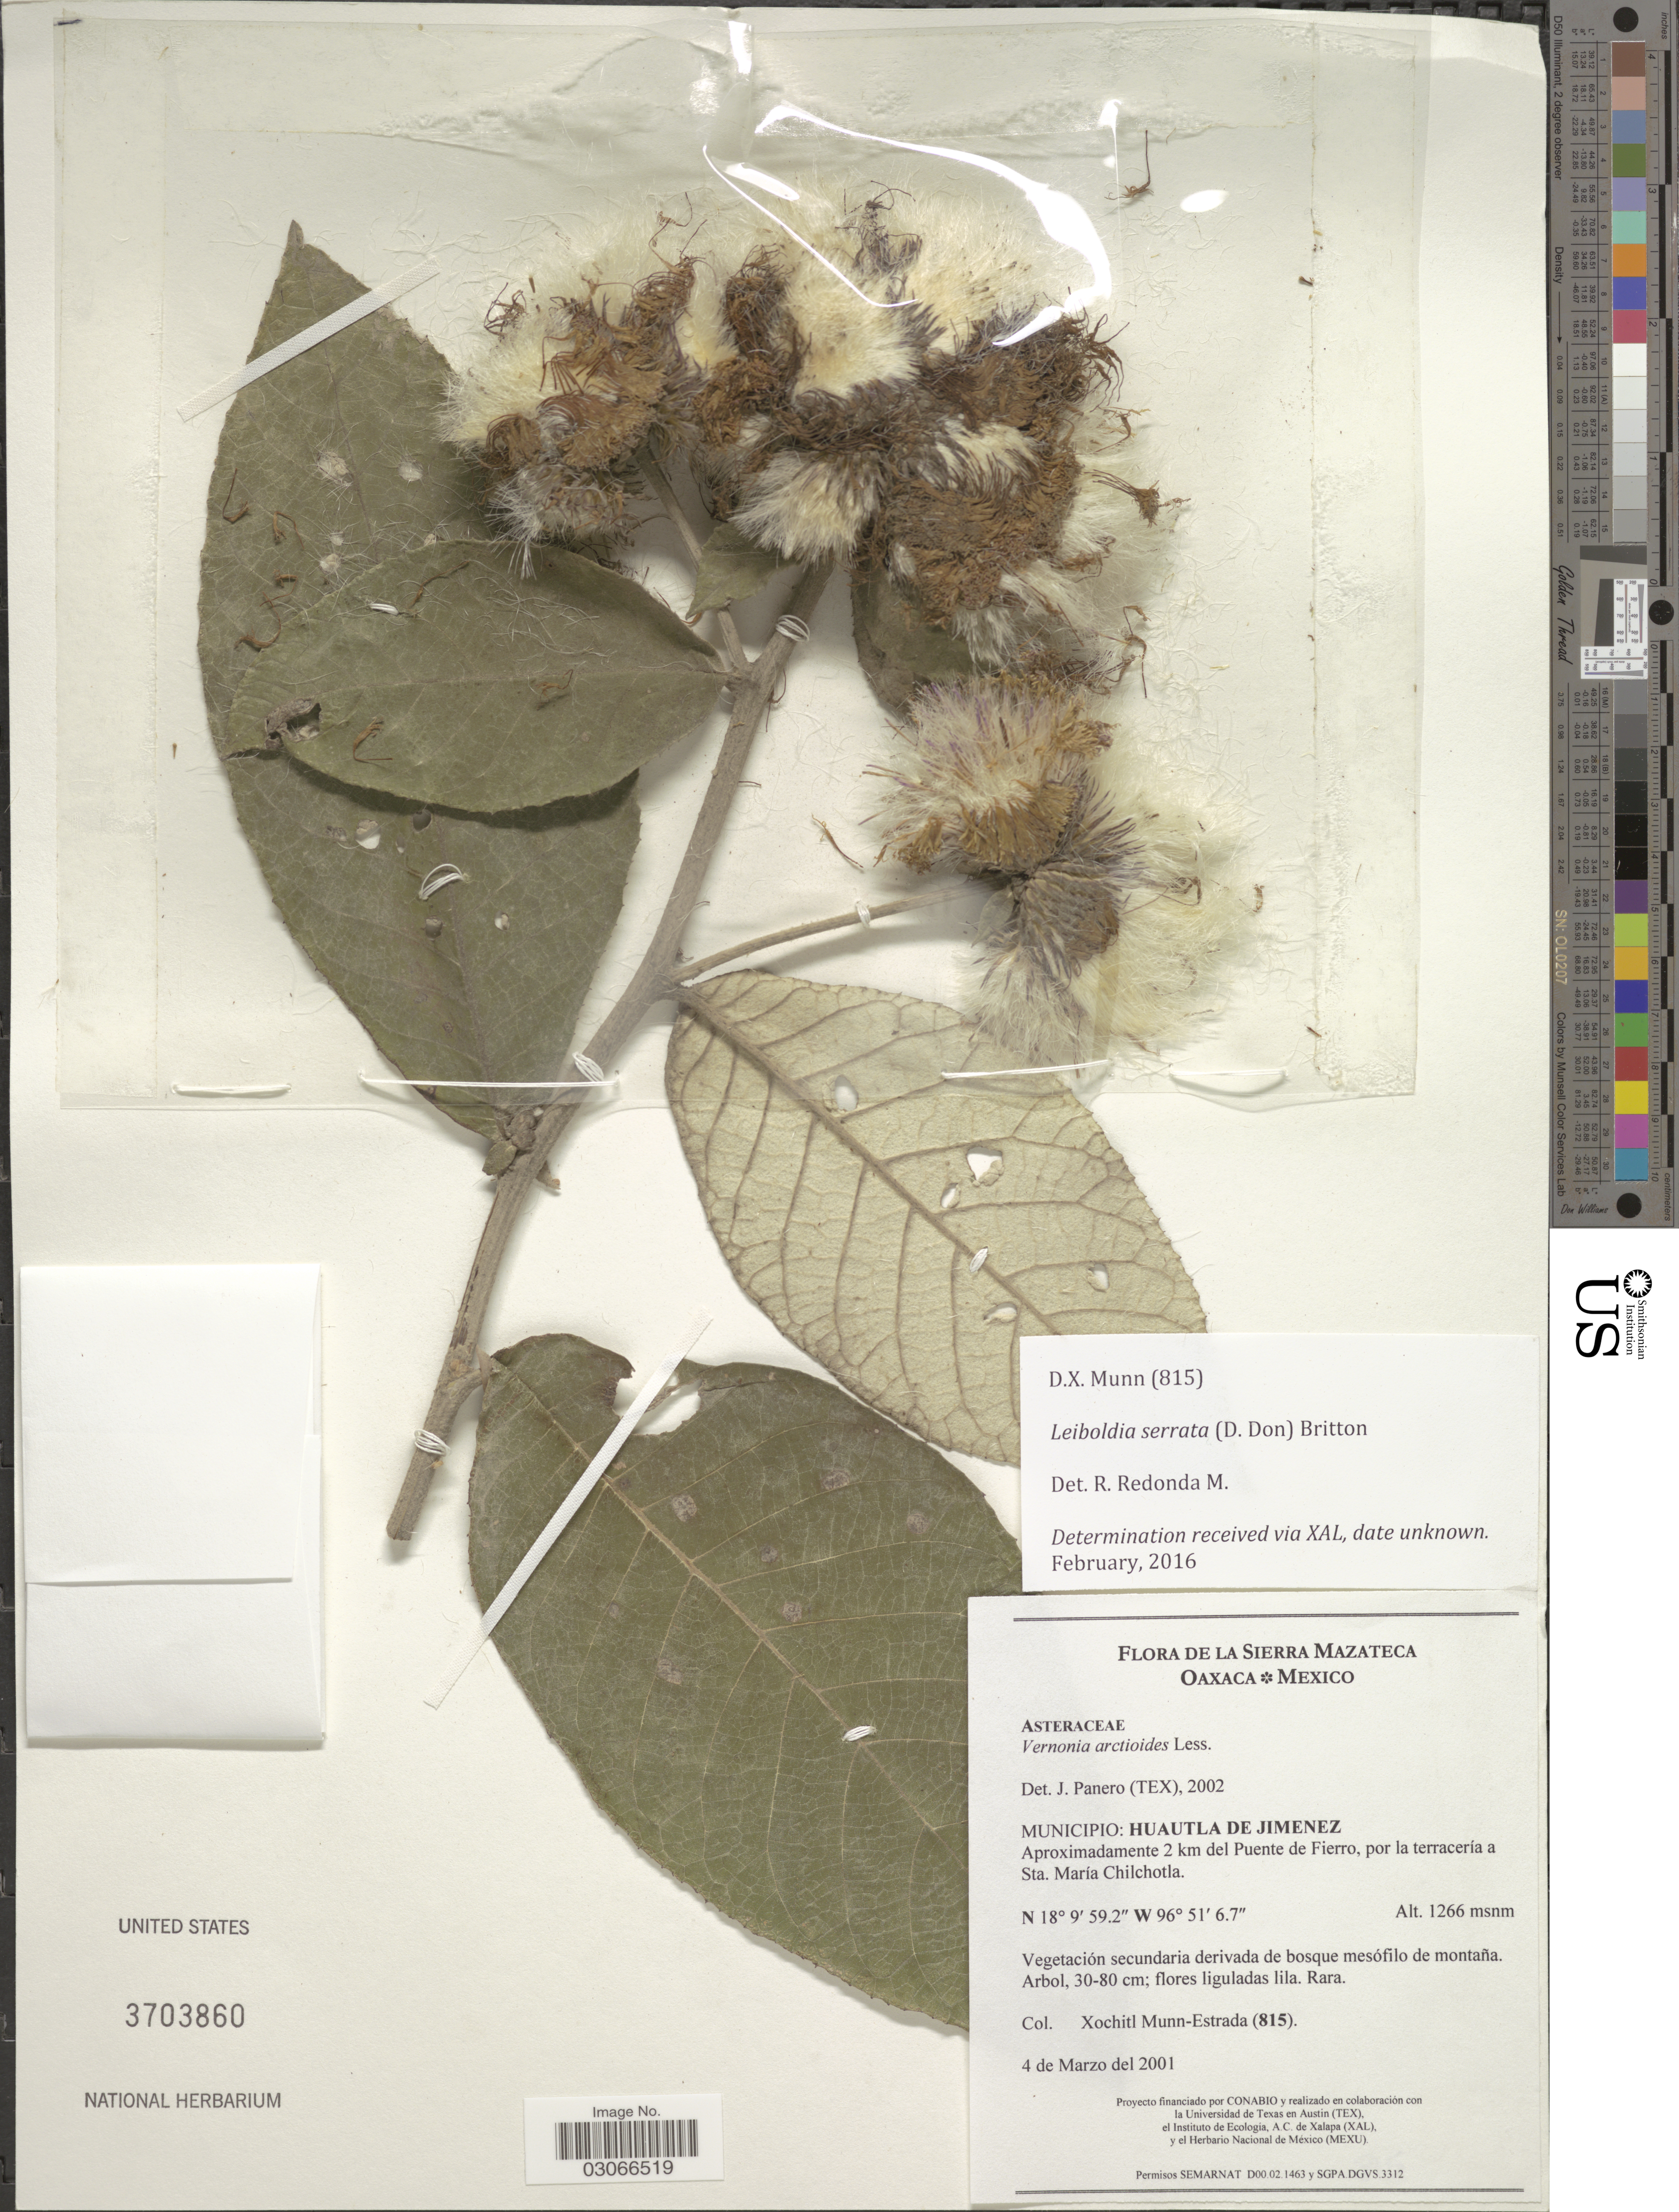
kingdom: Plantae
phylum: Tracheophyta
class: Magnoliopsida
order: Asterales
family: Asteraceae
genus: Leiboldia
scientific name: Leiboldia serrata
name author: (D. Don) Gleason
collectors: X. Munn-Estrada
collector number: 815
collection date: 2001-03-04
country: Mexico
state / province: Oaxaca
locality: De La Sierra Mazateca. Municipio: Huautla de Jimenez, Aproximadamente 2 km del Puente de Fierro, por la terracería a Sta. María Chilchotla.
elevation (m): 1266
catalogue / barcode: US 3703860